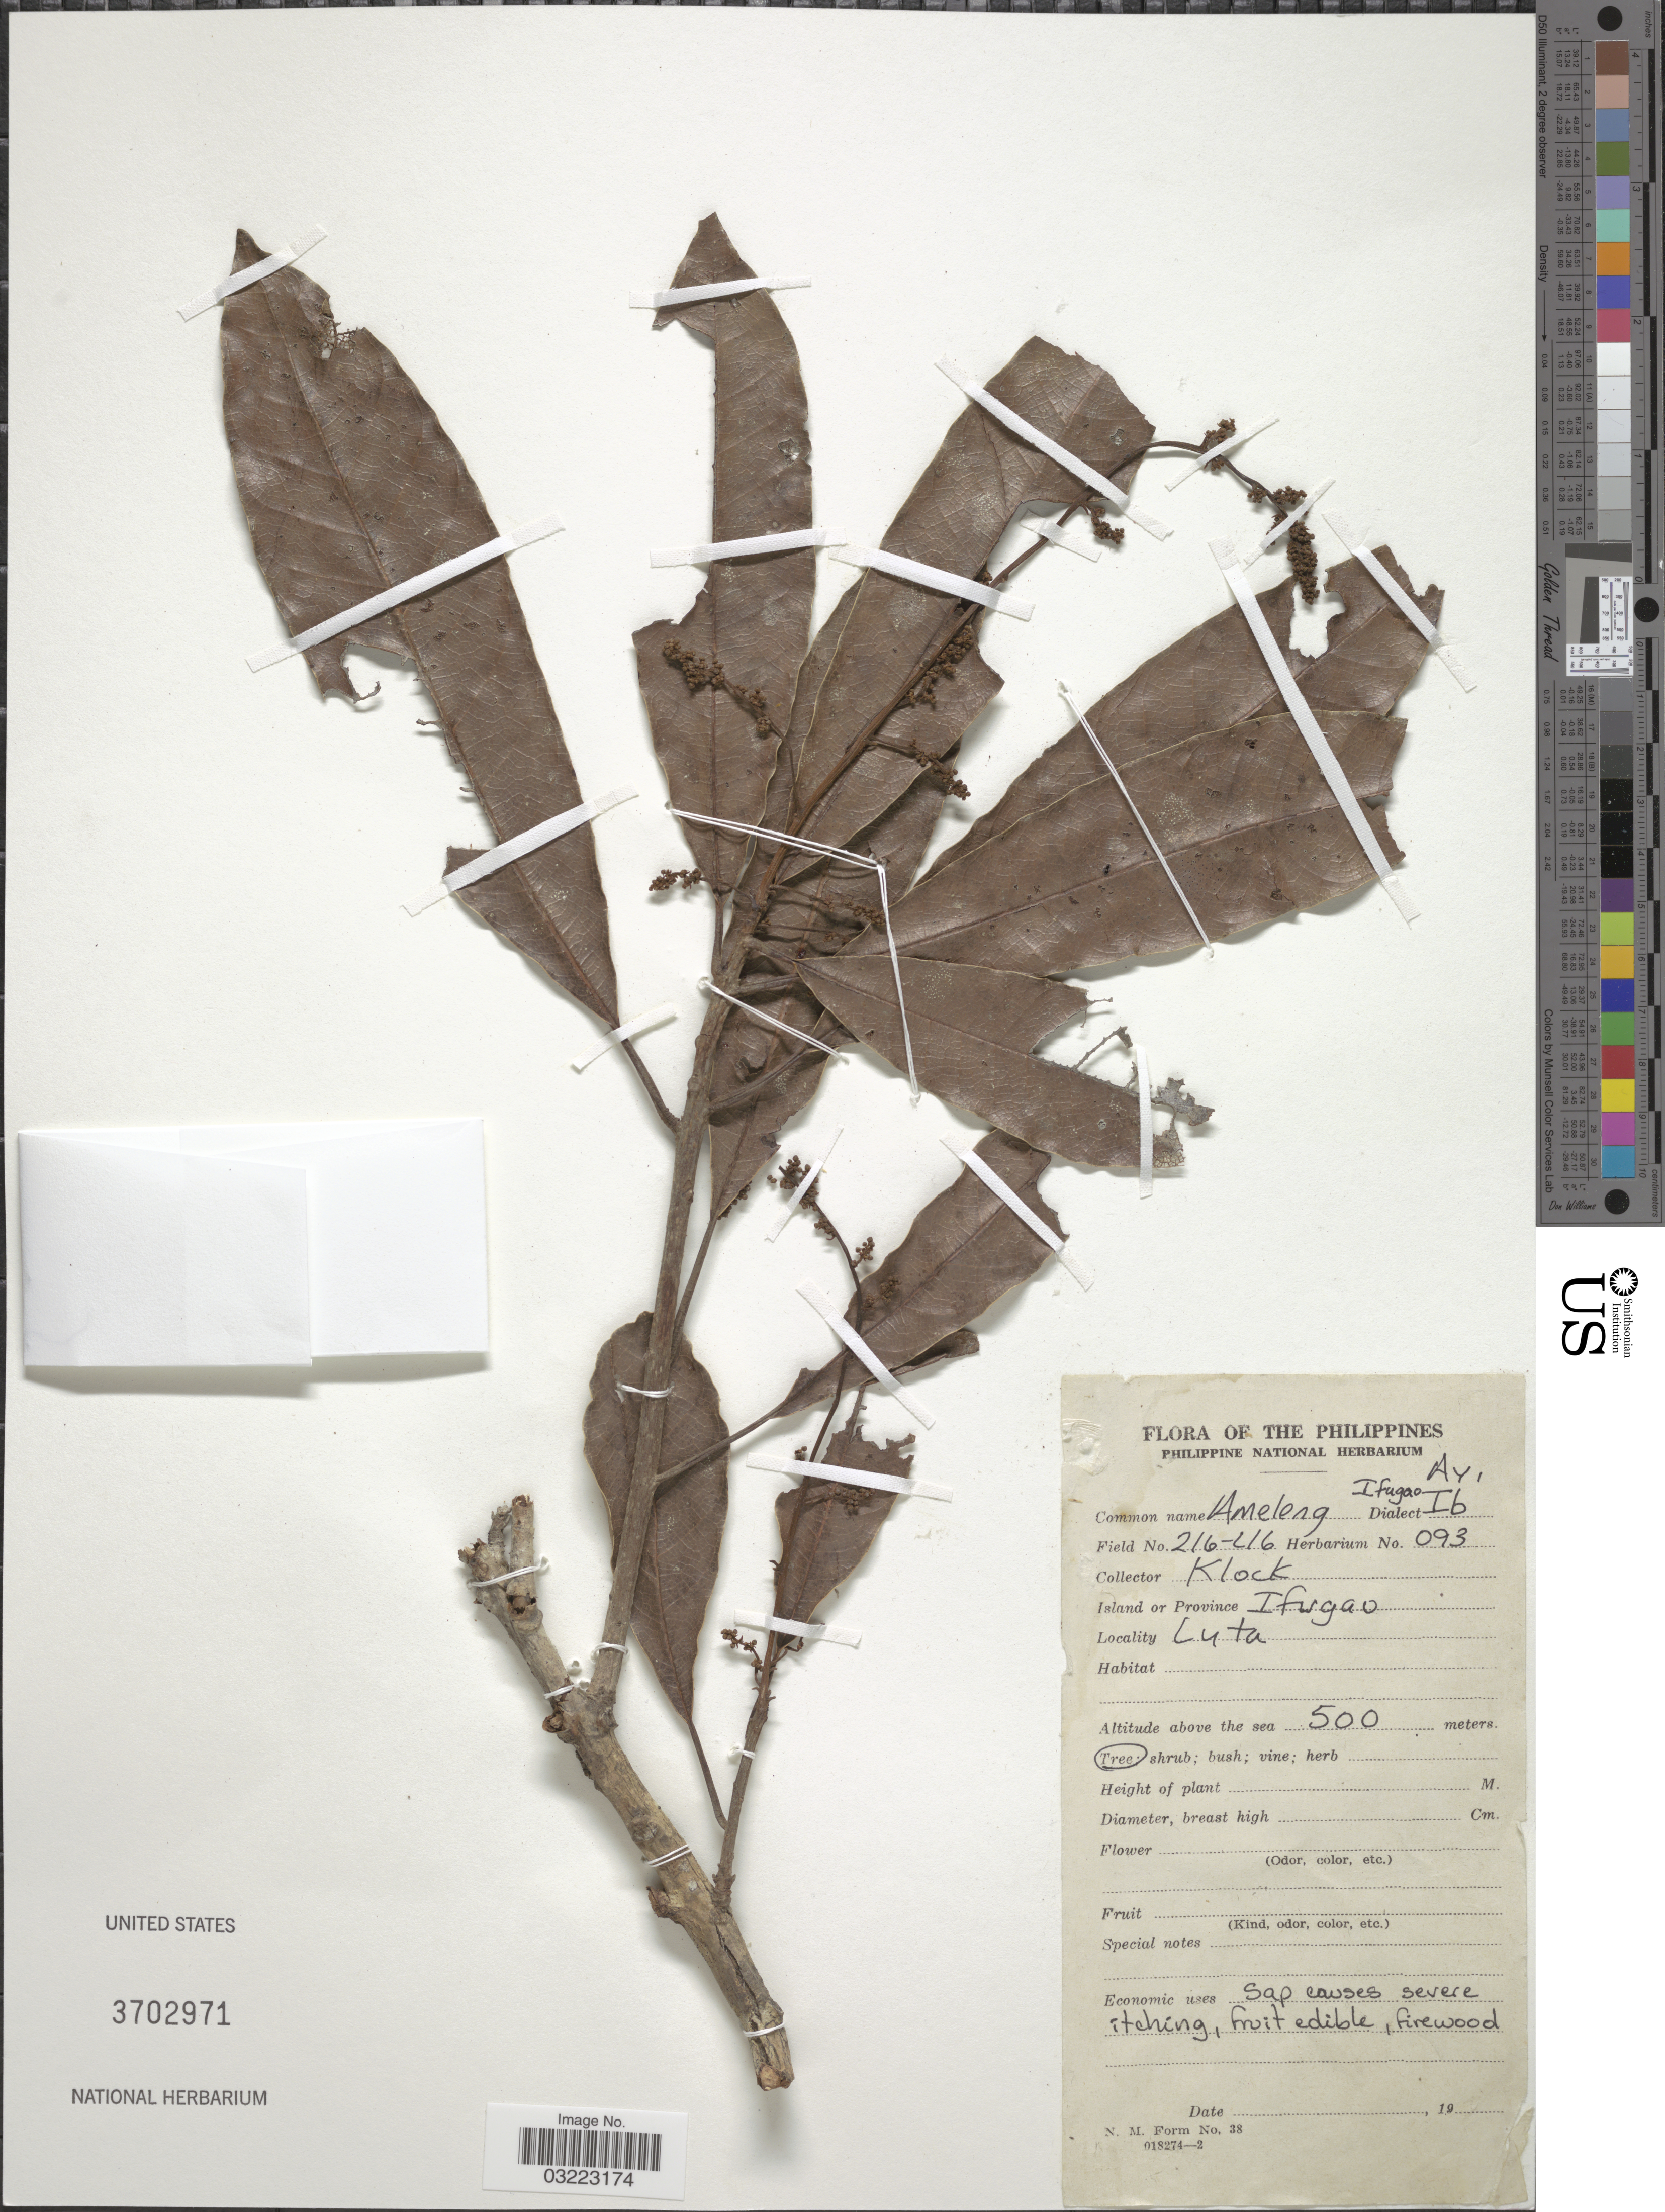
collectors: Klock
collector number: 216-46*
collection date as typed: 19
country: Philippines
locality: Island or Province Ifugao. Luta.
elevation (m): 500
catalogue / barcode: US 3702971